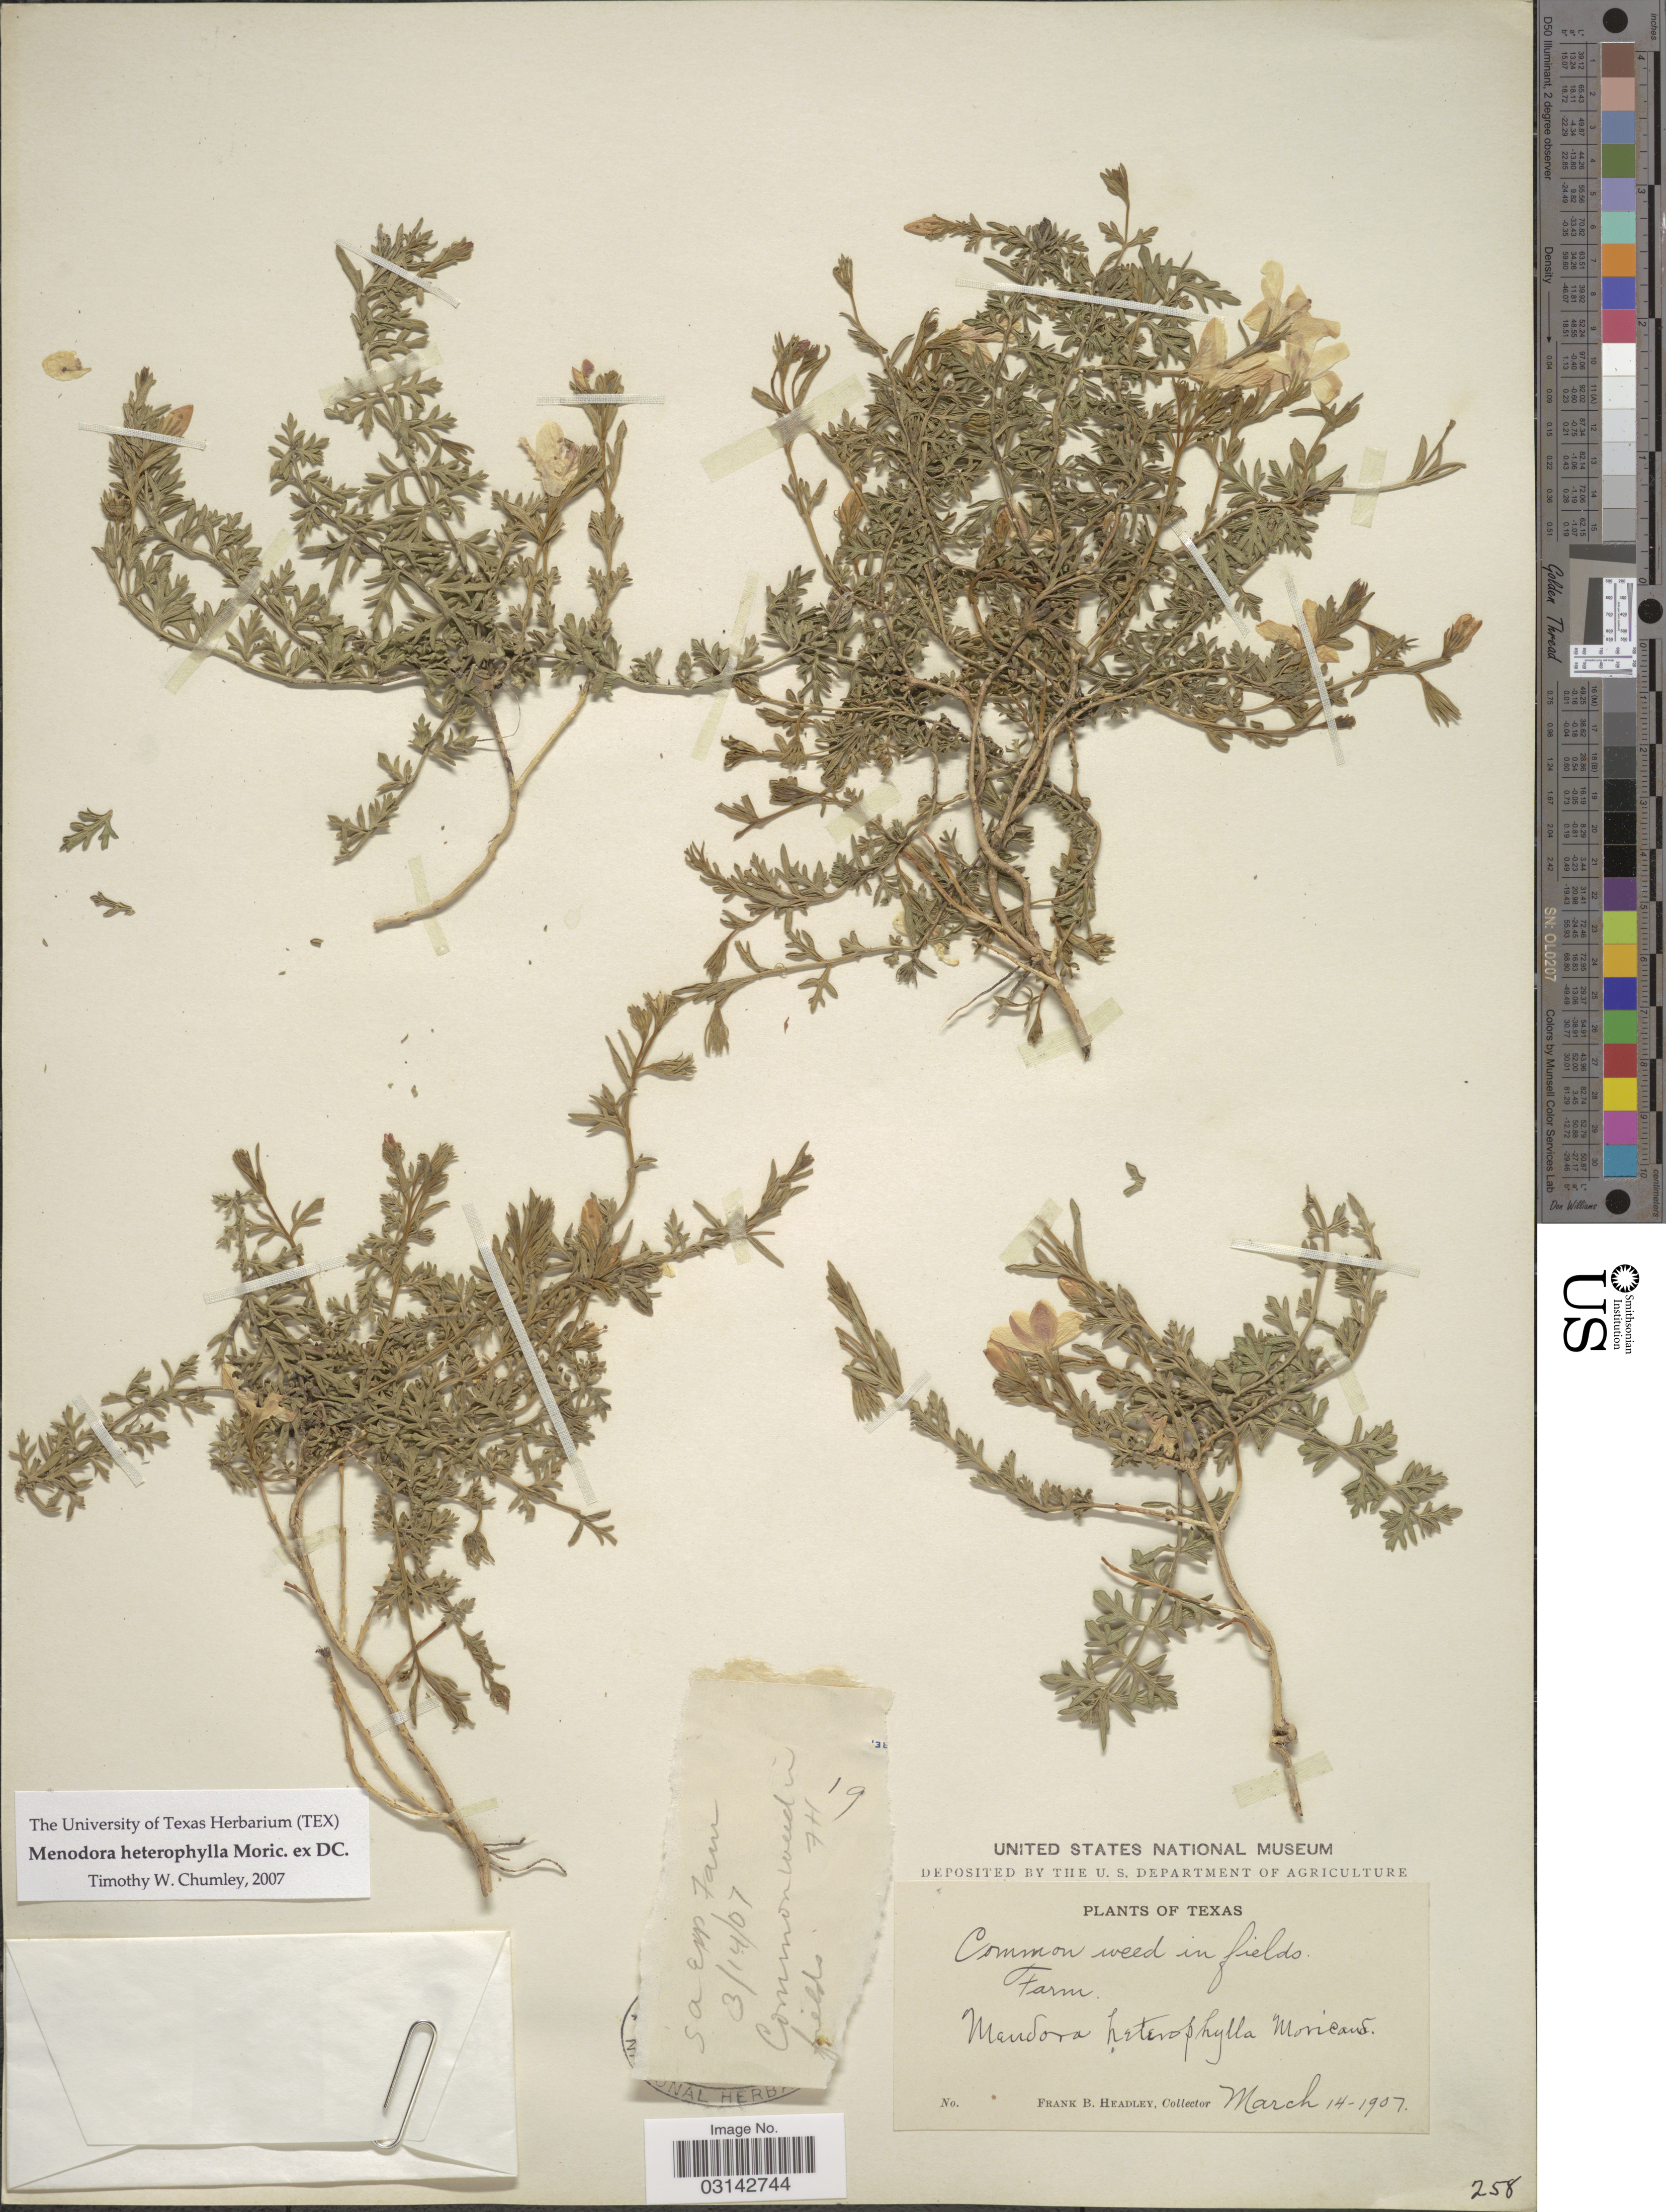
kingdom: Plantae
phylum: Tracheophyta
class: Magnoliopsida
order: Lamiales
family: Oleaceae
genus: Menodora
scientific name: Menodora heterophylla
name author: Moric. ex A. DC.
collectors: F. B. Headley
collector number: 19?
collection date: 1907-03-14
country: United States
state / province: Texas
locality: Sa Exp Farm.